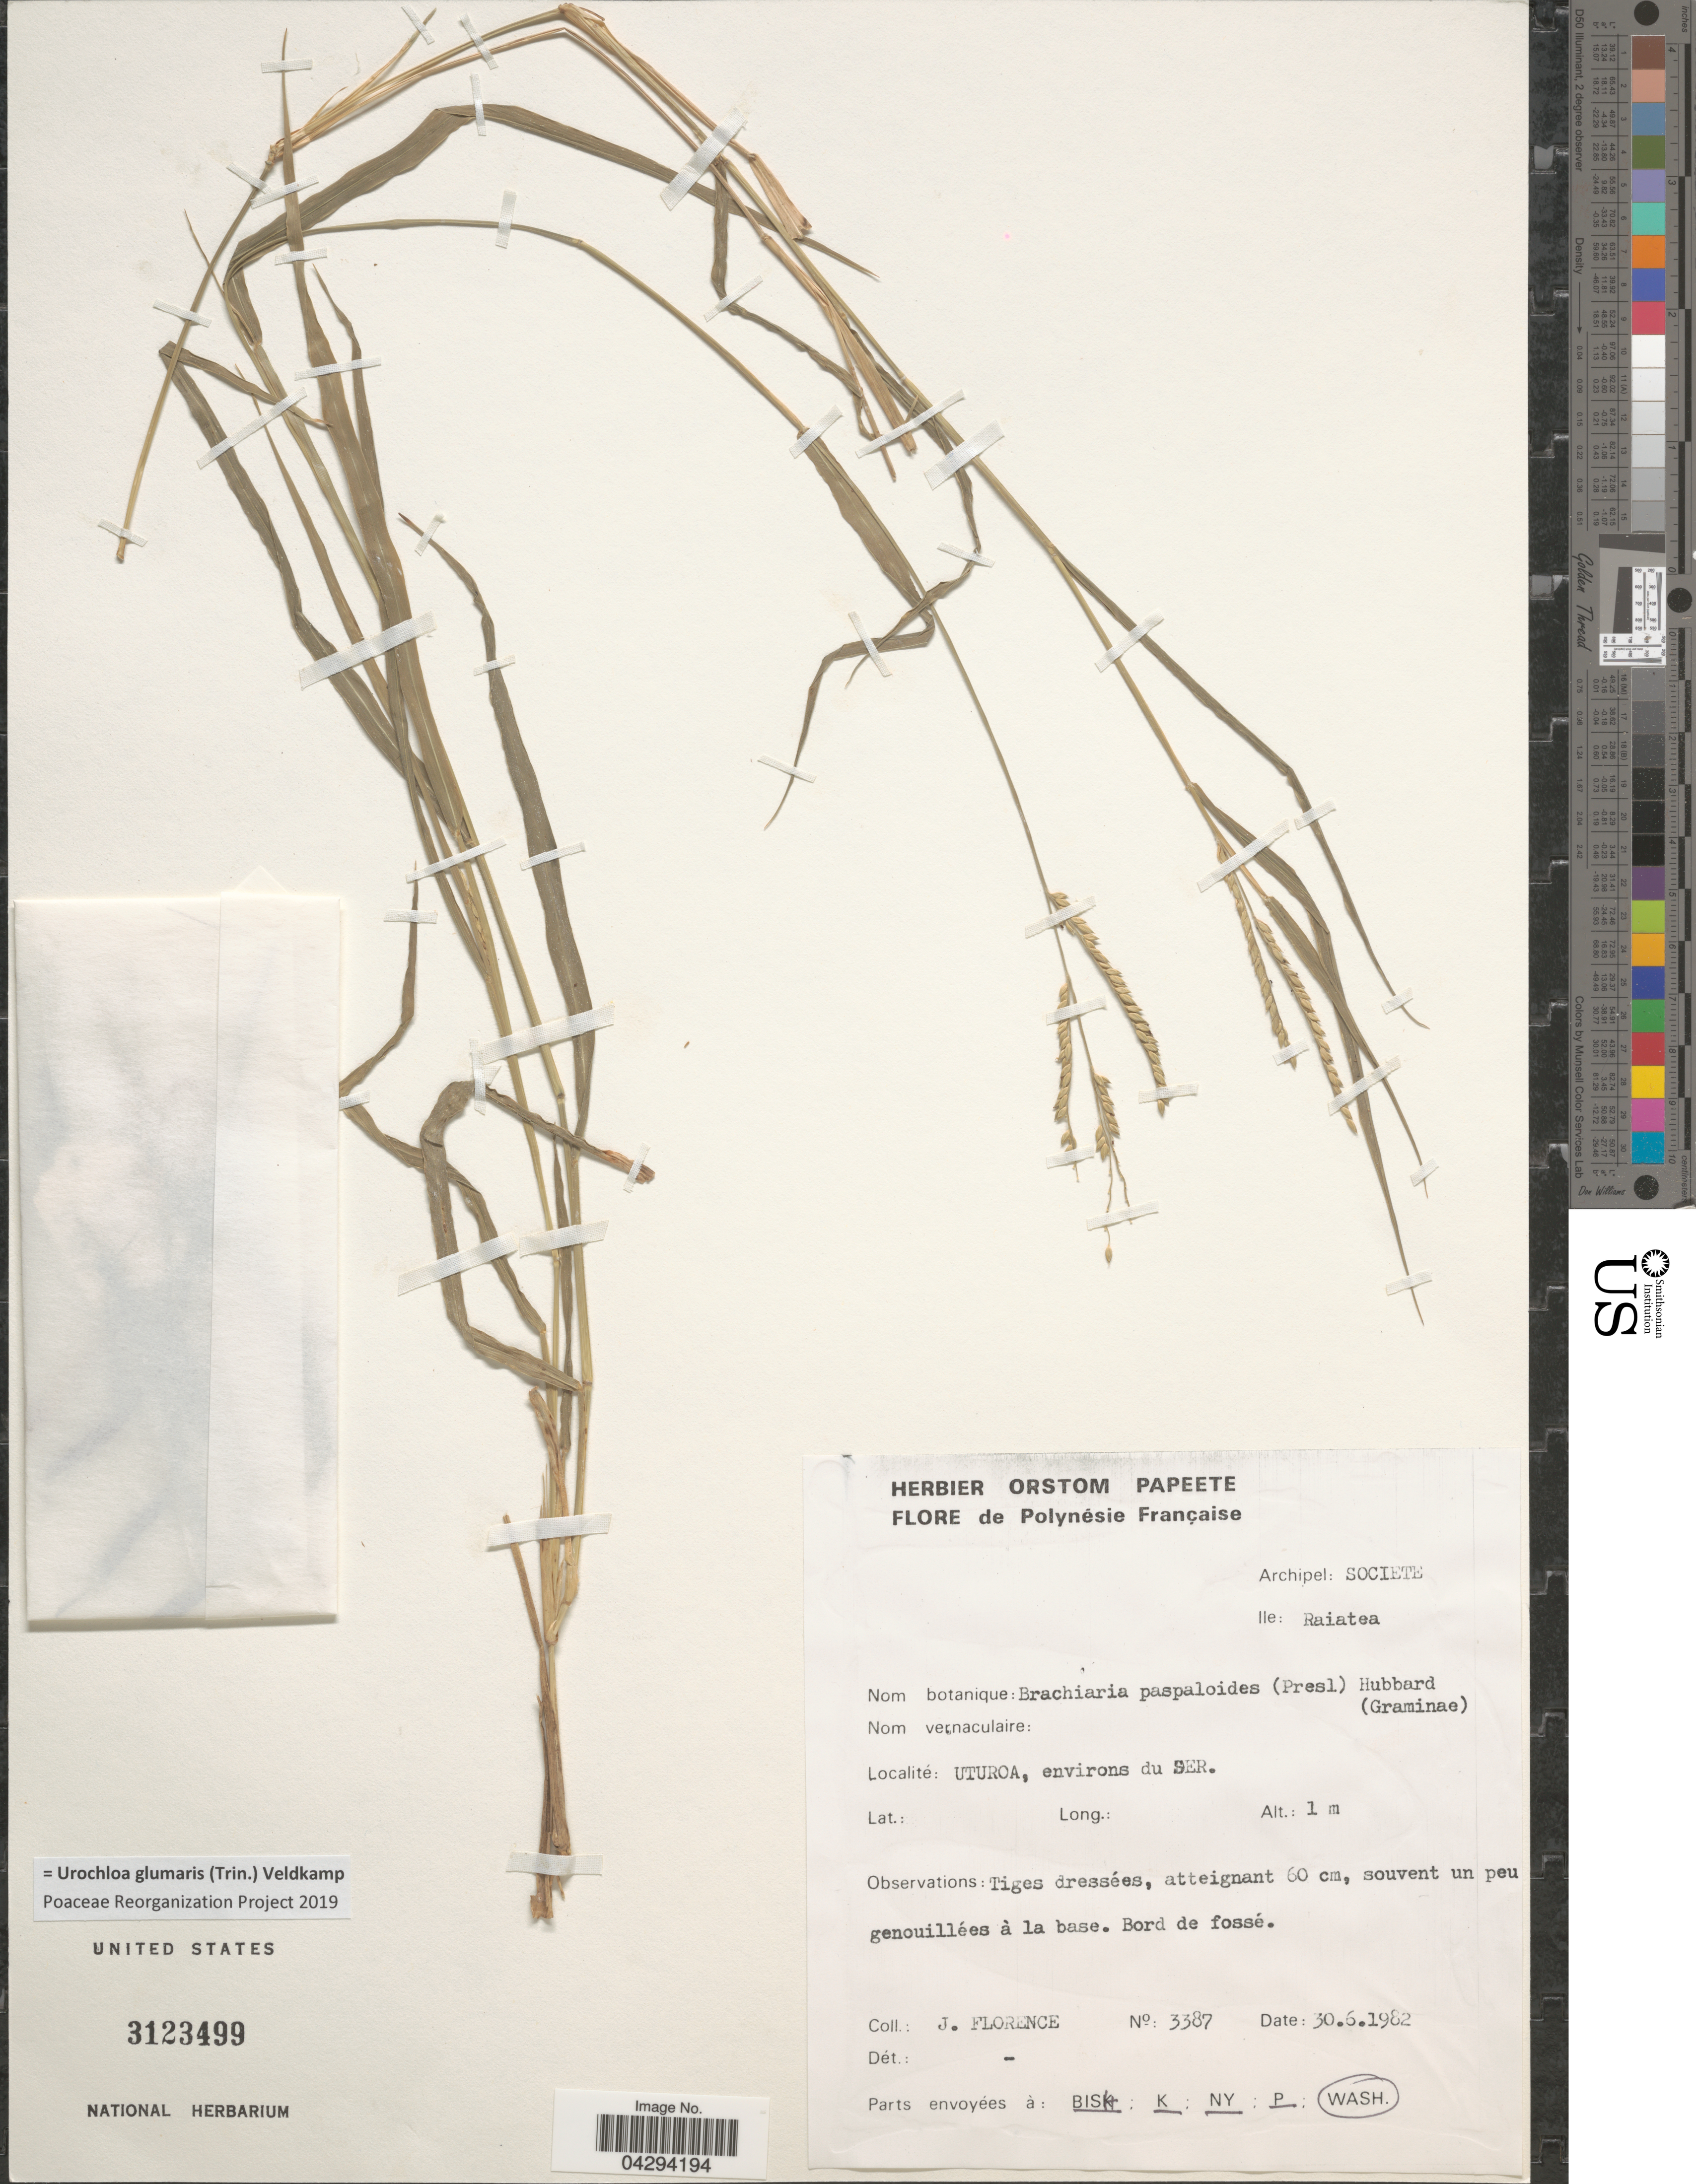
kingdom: Plantae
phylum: Tracheophyta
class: Liliopsida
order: Poales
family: Poaceae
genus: Urochloa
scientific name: Urochloa glumaris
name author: (Trin.) Veldkamp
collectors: J. Florence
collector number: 3387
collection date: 1982-06-30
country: French Polynesia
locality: Archipel: Societe. Ile: Raiatea. Uturoa, environs du SER.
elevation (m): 1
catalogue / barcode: US 3123499